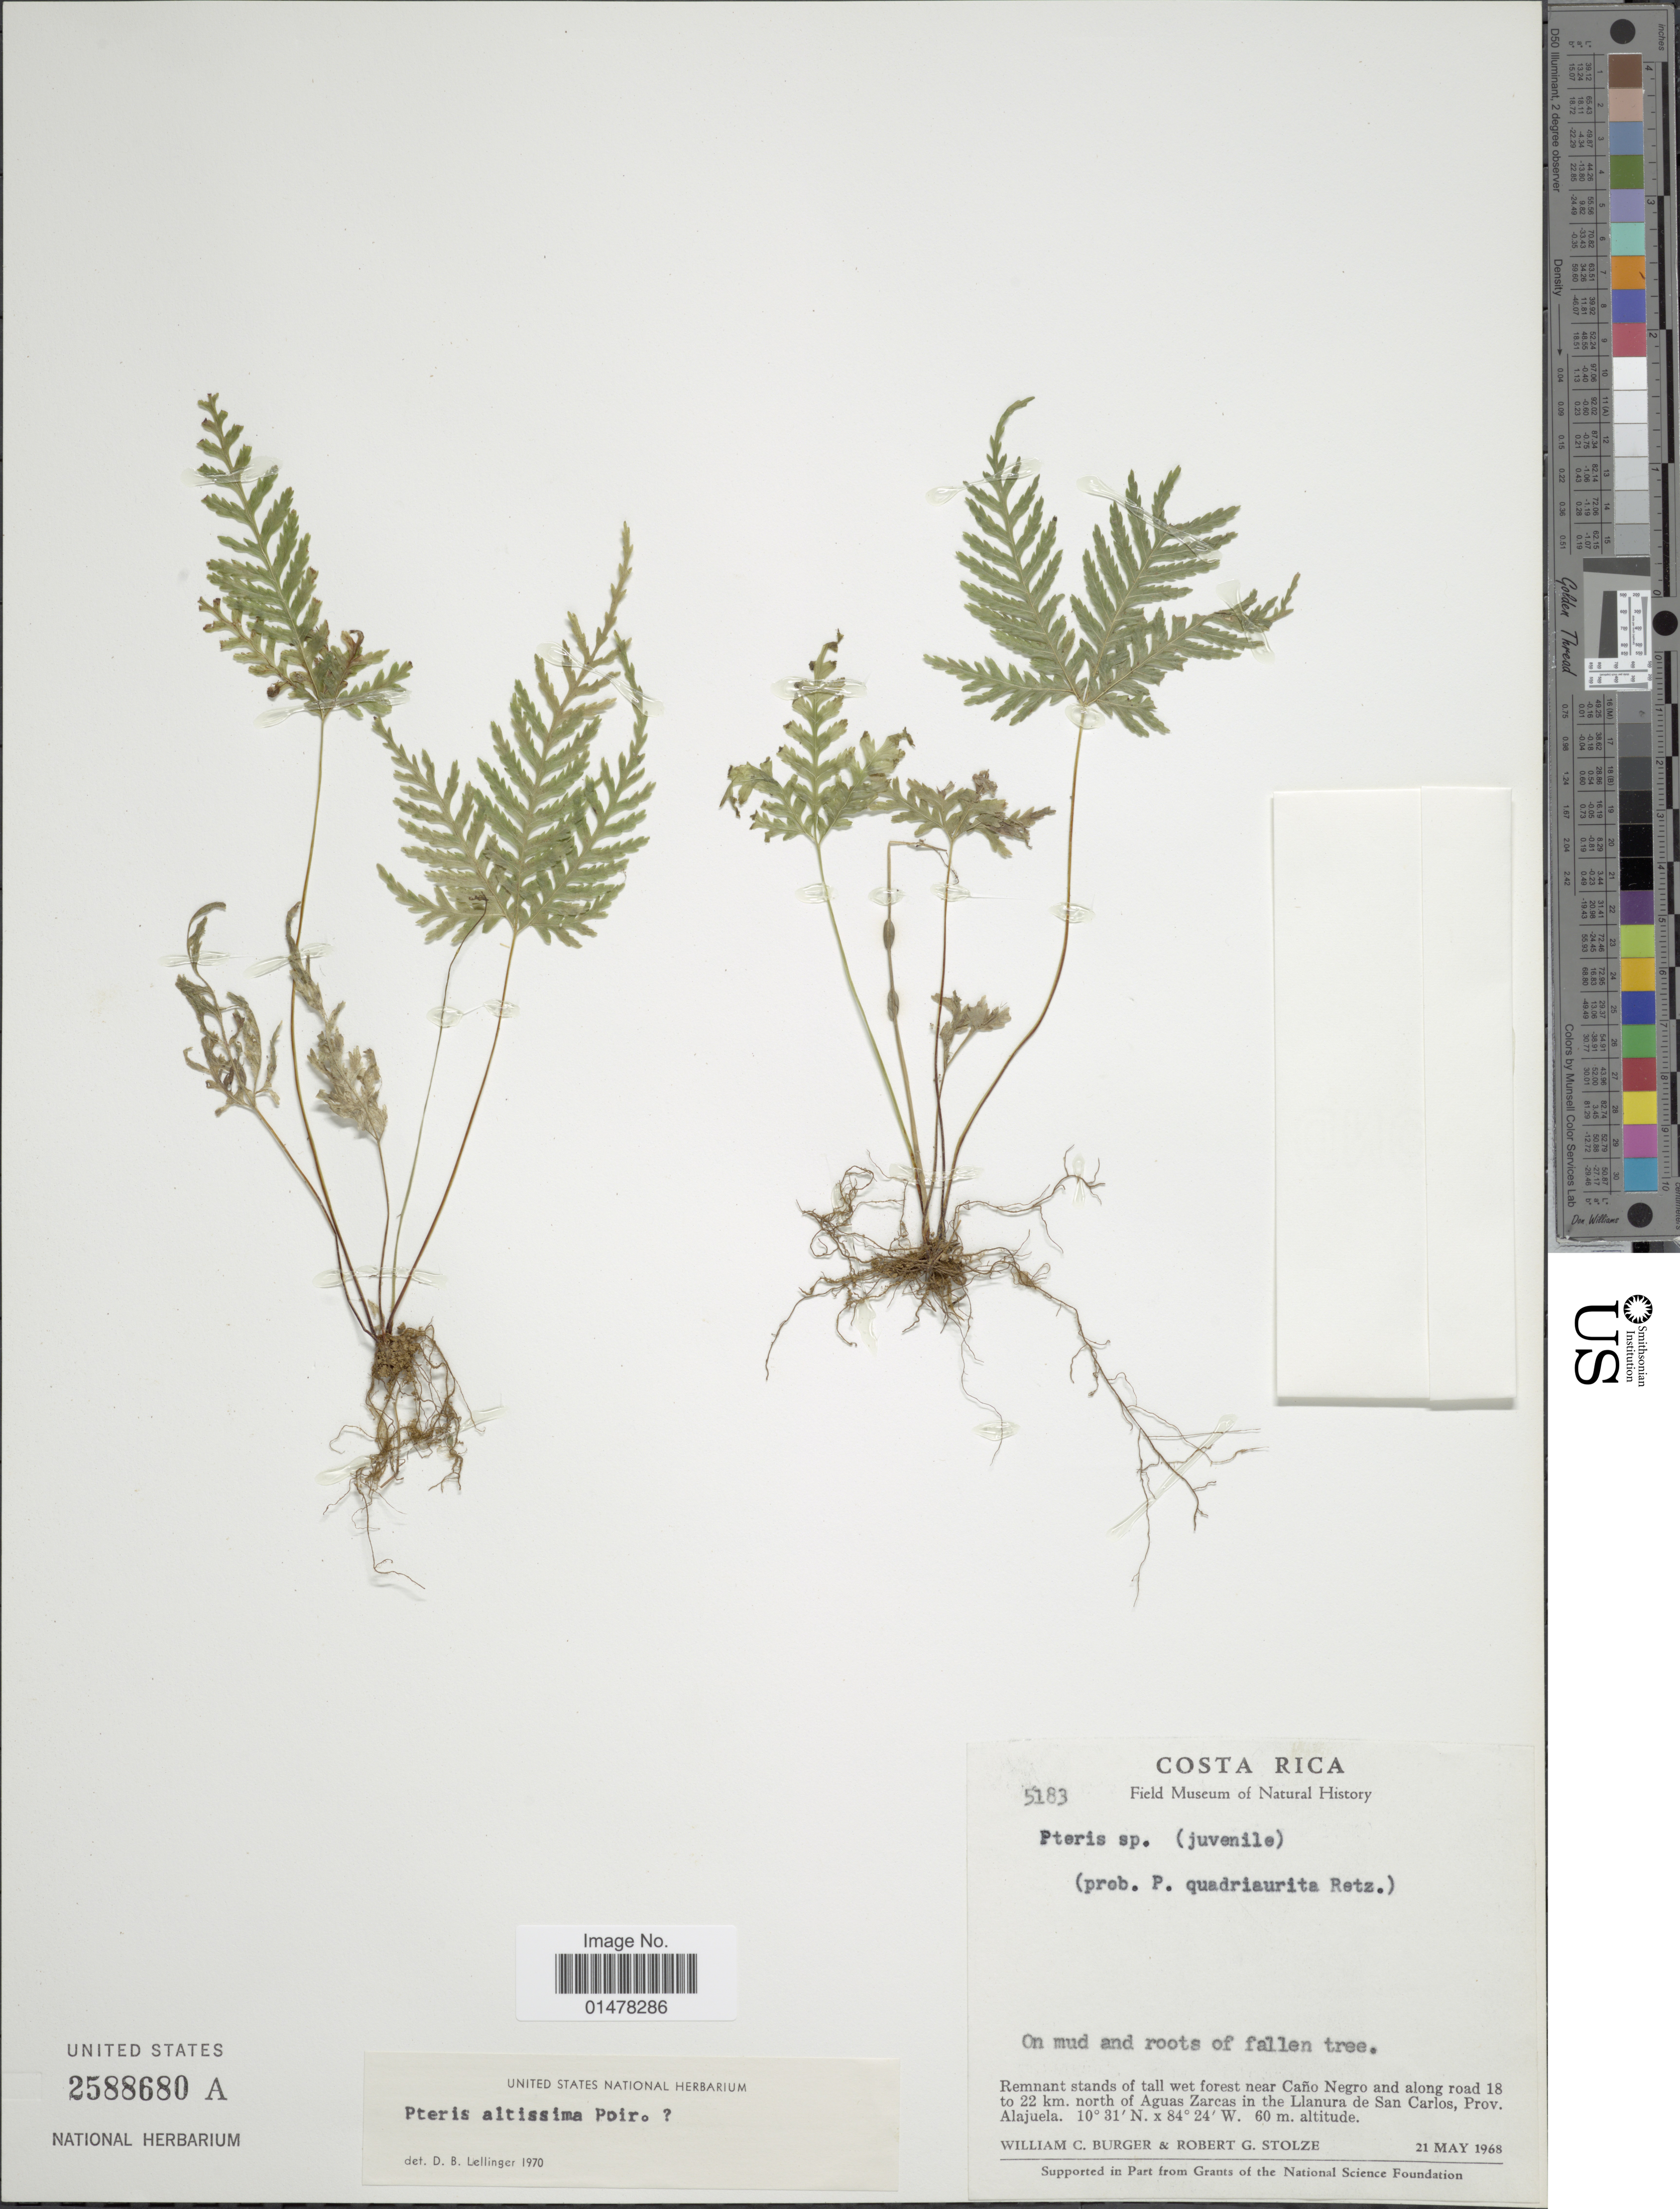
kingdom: Plantae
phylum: Tracheophyta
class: Polypodiopsida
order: Polypodiales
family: Pteridaceae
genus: Pteris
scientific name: Pteris quadriaurita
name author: Retz.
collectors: W. Burger & R. G. Stolze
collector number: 5183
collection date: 1968-05-21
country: Costa Rica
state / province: Alajuela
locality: Costa Rica, remnant stands of tall wet forest near Cano Negro and along road 18 to 22km north of Aguas Zarcas in the Llanura de San Carlos, prov. Alajuela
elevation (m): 60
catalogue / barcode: US 2588680A